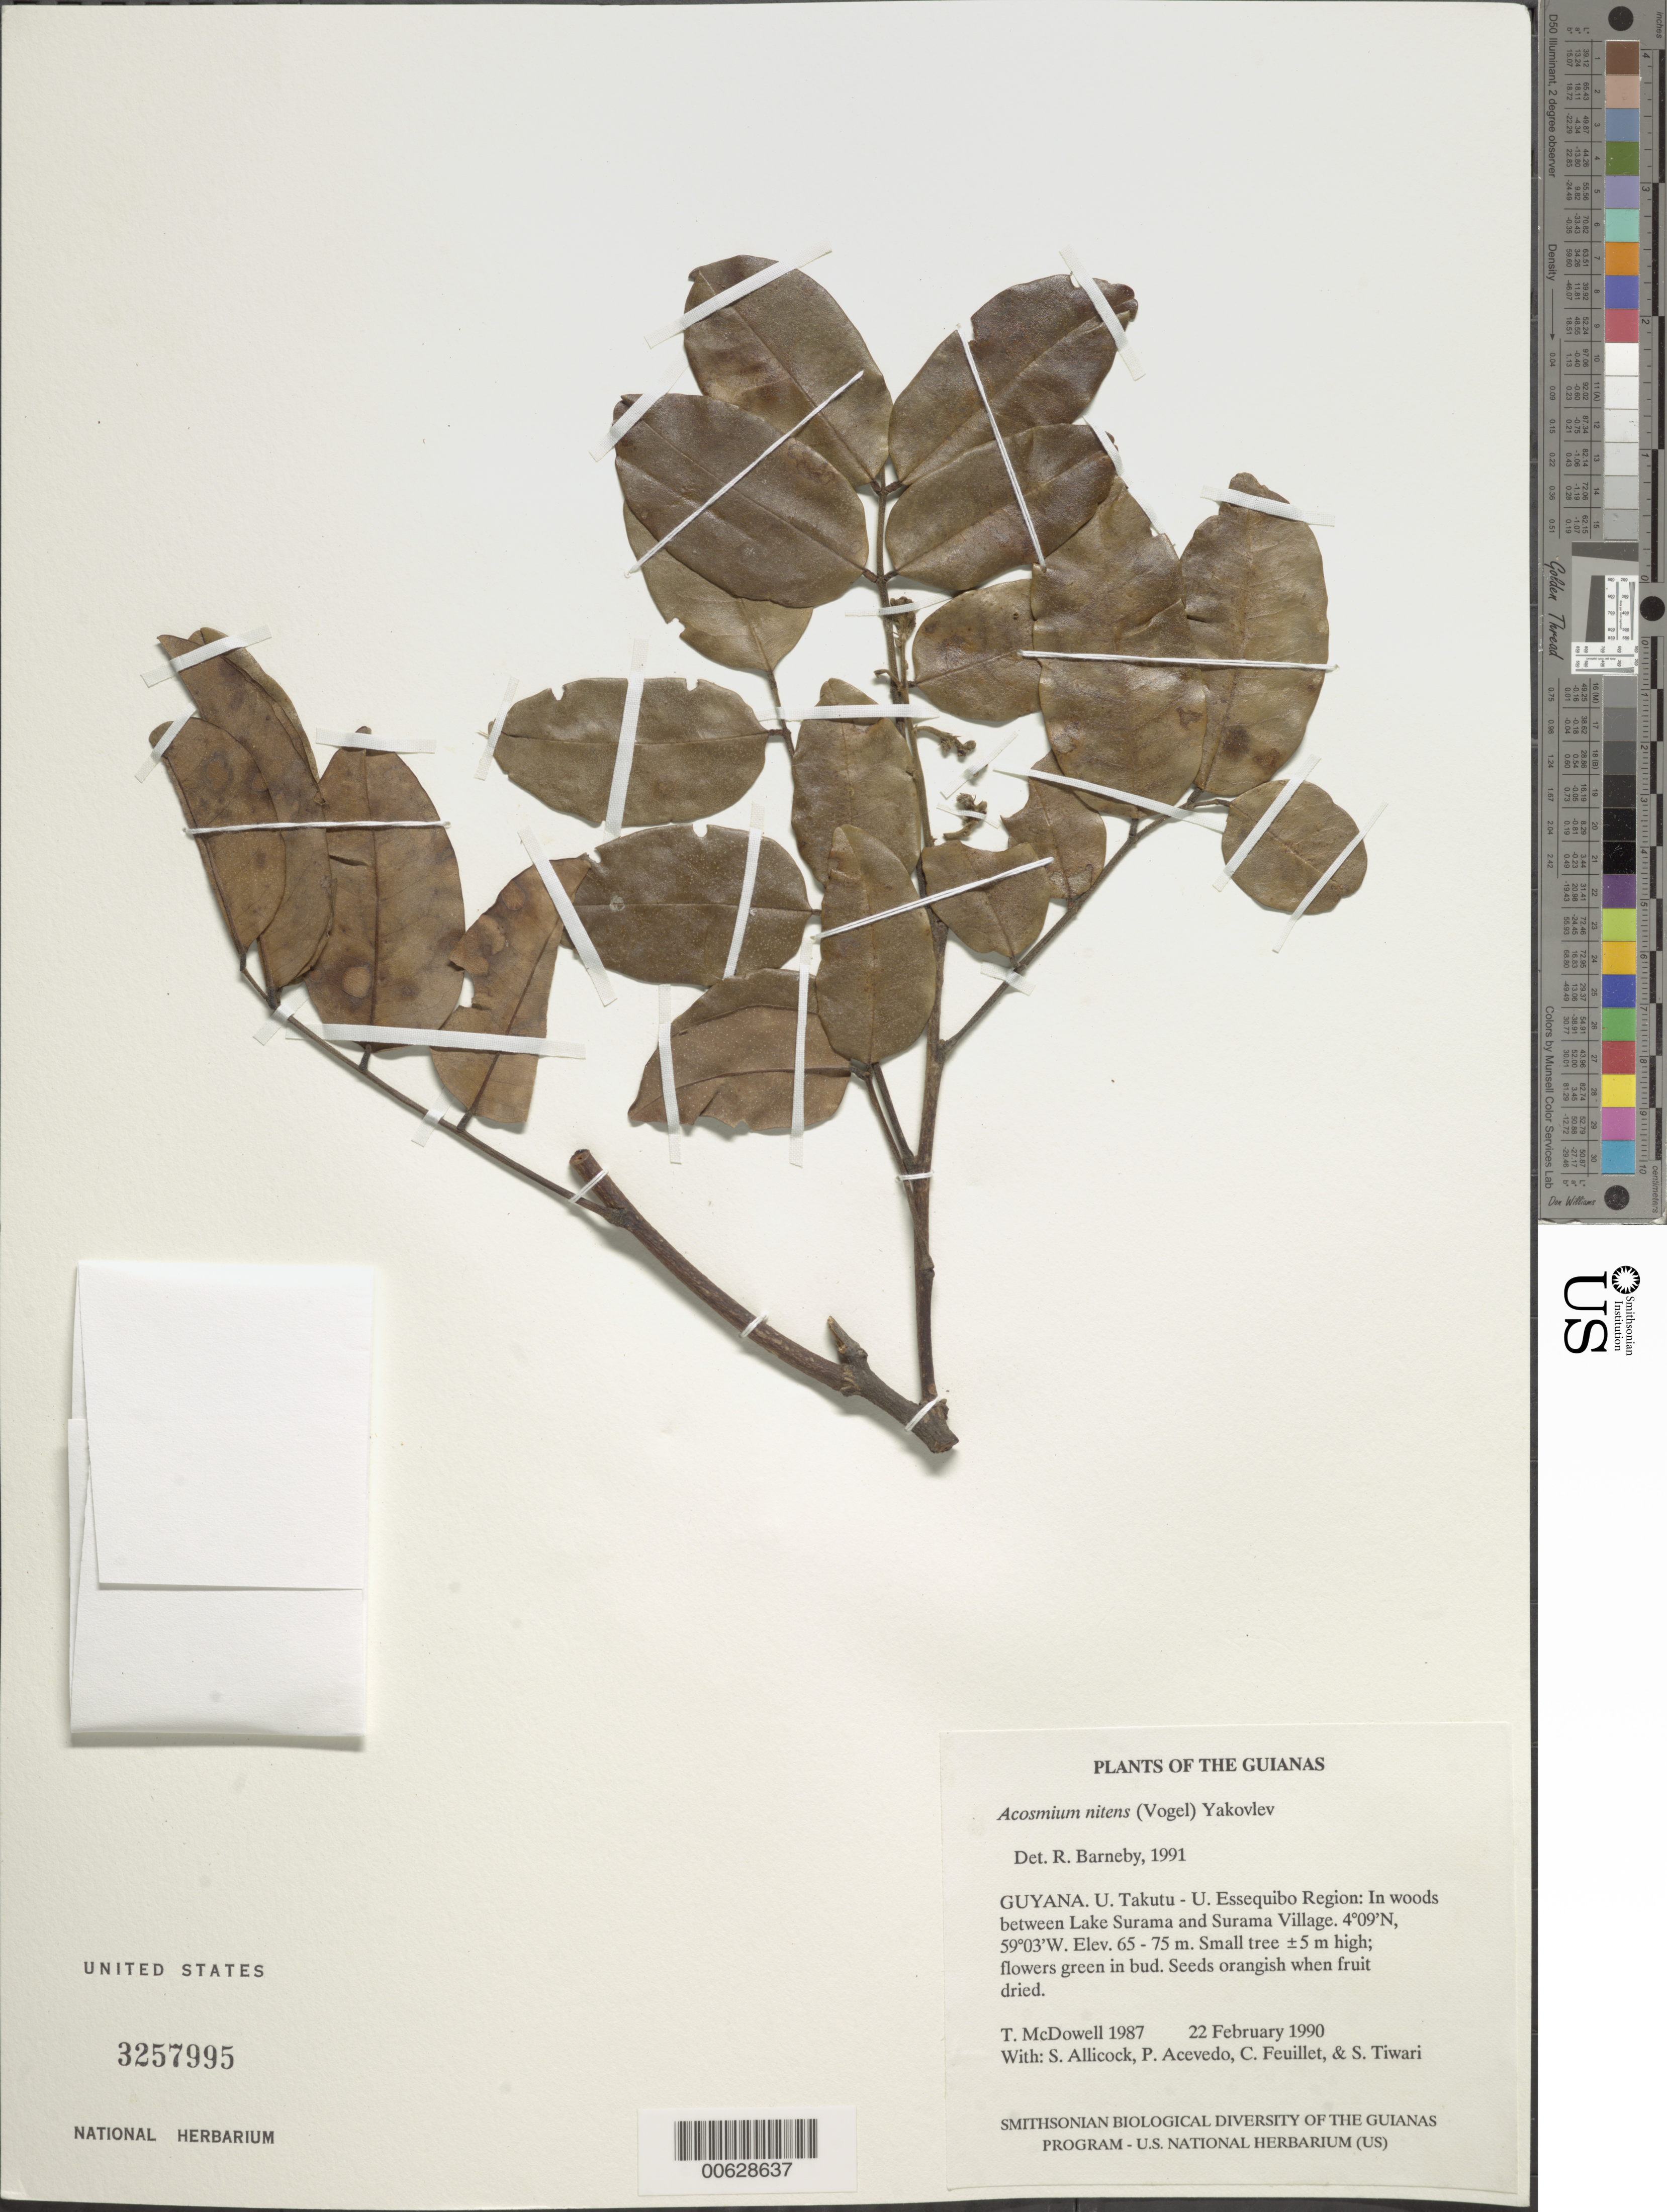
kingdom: Plantae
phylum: Tracheophyta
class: Magnoliopsida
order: Fabales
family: Fabaceae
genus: Acosmium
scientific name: Acosmium nitens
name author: (Vogel) Yakovlev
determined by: Barneby, Rupert C., (NY)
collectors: T. McDowell, S. Allicock, P. Acevedo-Rodr., C. Feuillet & S. Tiwari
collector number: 1987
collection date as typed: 22 February 1990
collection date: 1990-02-22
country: Guyana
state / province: U. Takutu-U. Essequibo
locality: Between Lake Surama and Surama Village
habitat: Woods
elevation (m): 65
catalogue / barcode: US 3257995